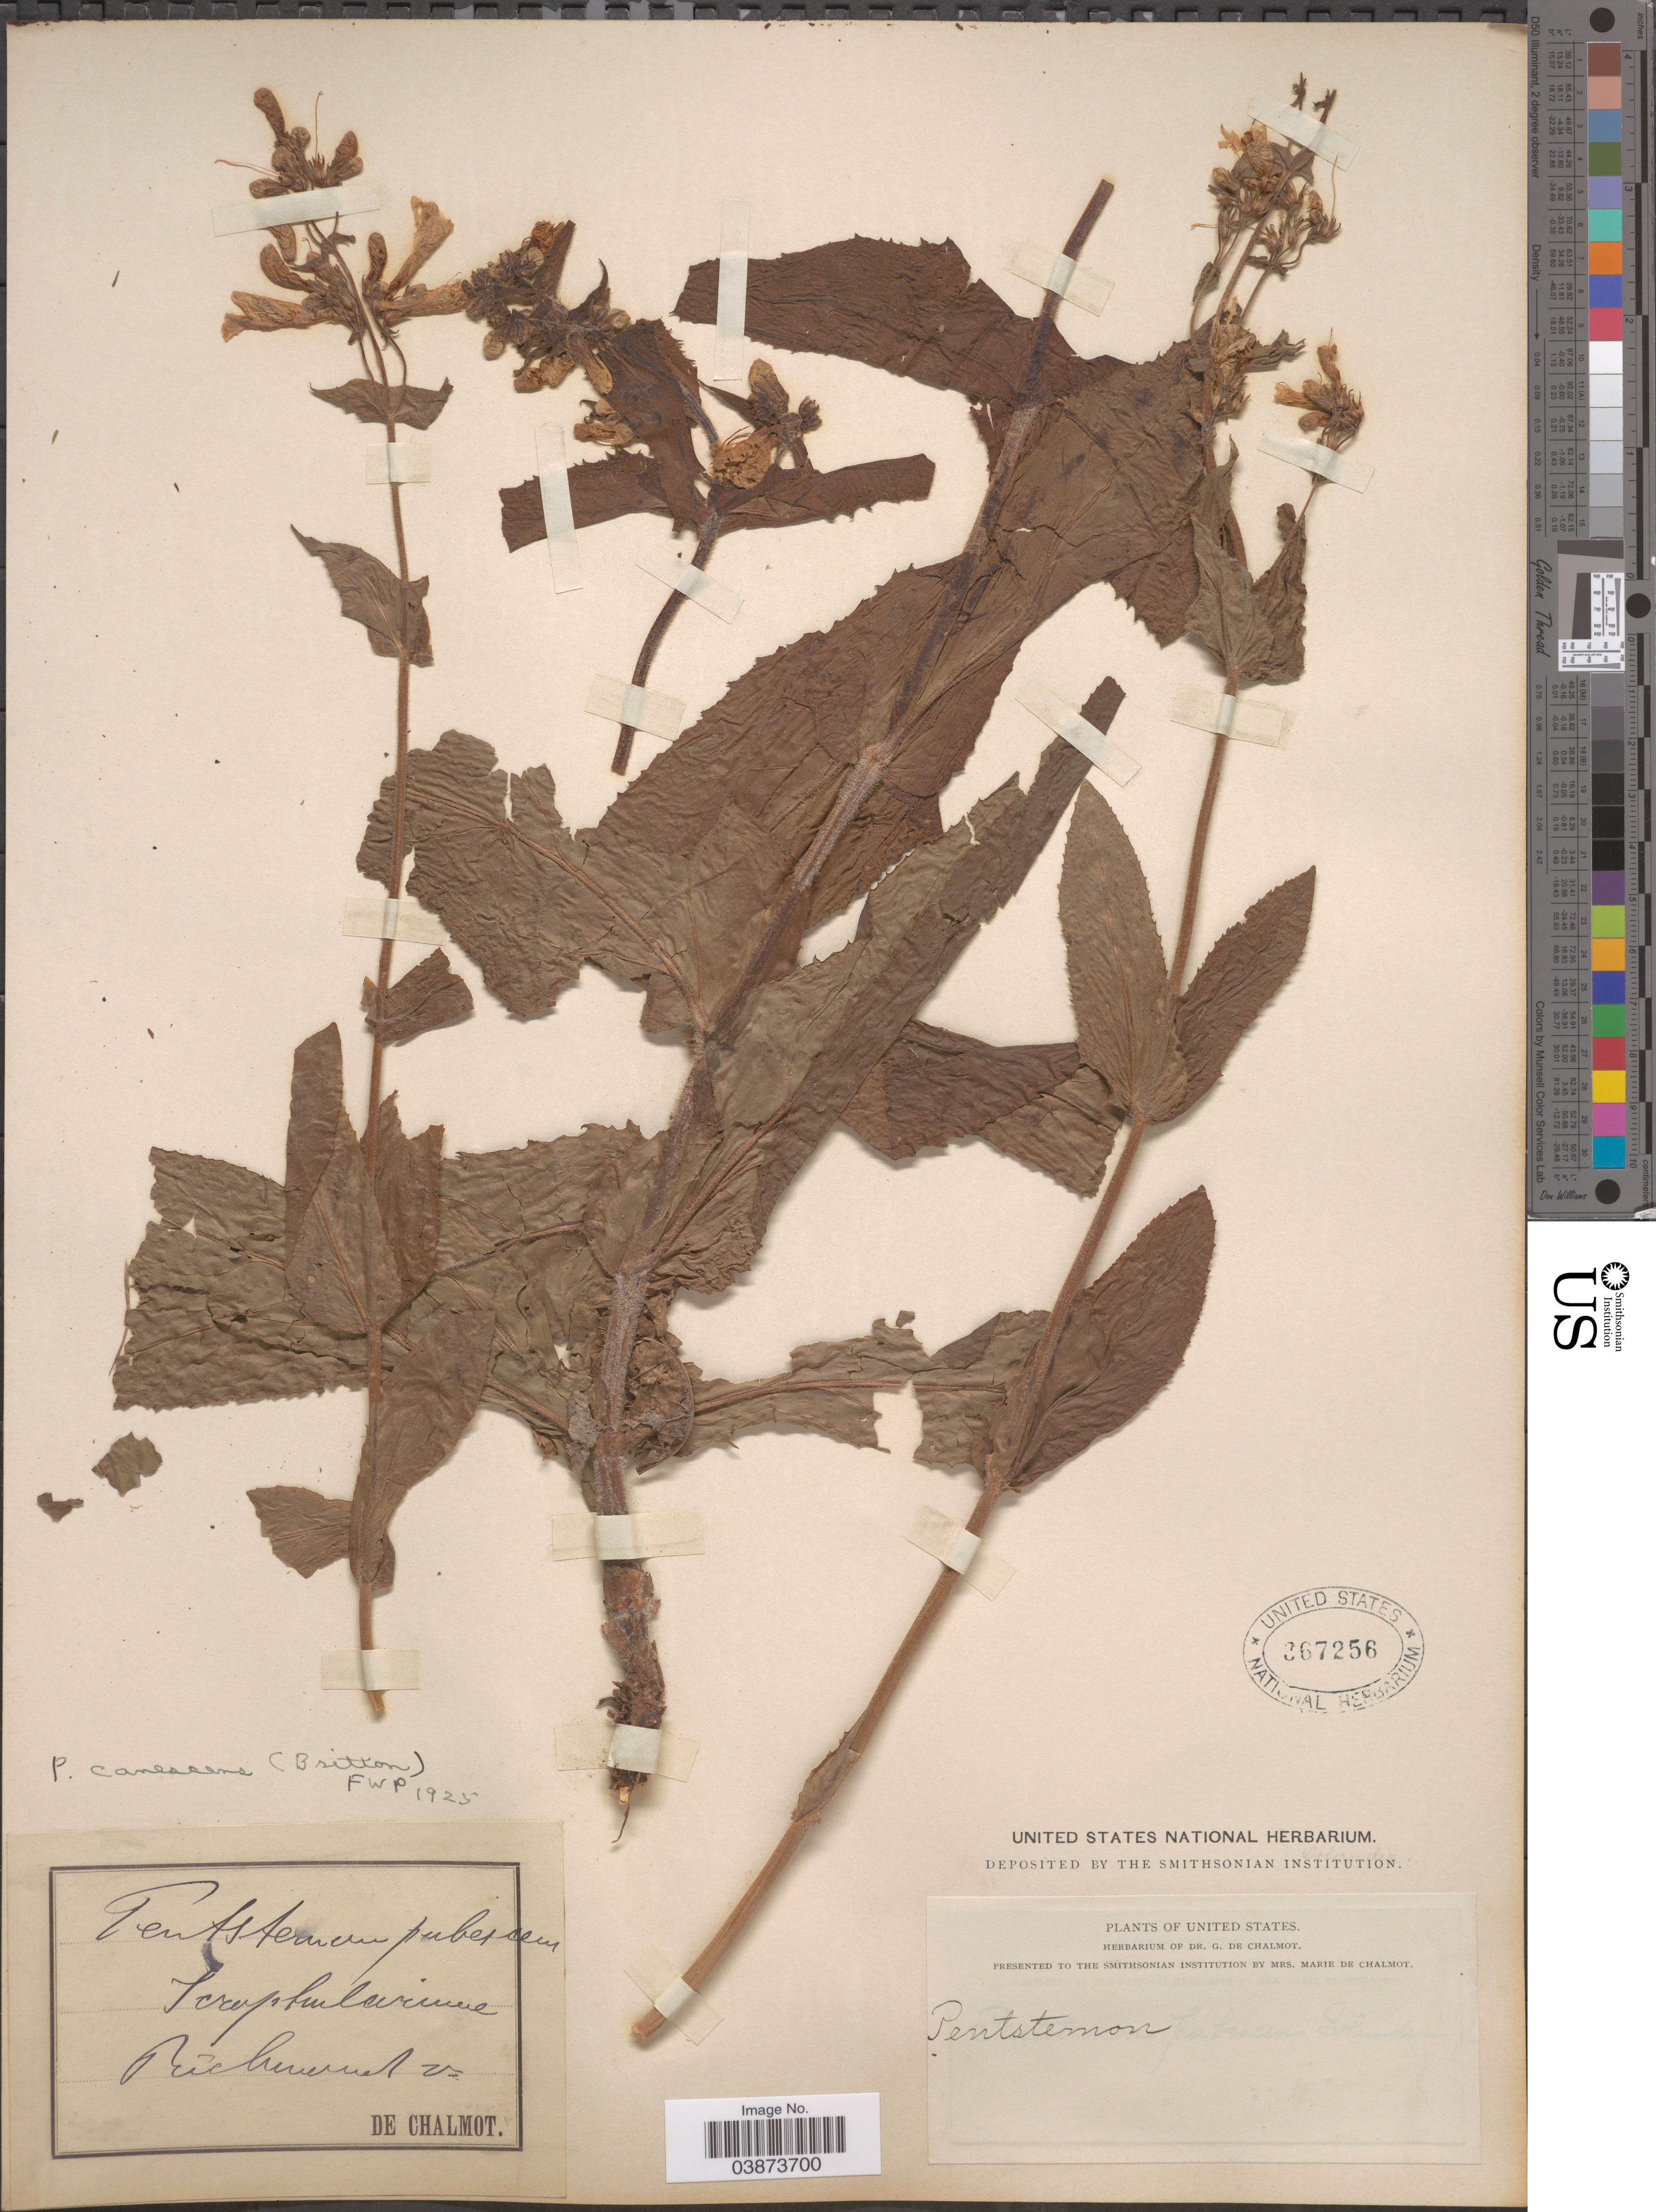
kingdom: Plantae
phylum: Tracheophyta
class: Magnoliopsida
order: Lamiales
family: Plantaginaceae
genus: Penstemon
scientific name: Penstemon canescens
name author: L.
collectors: G. de Chalmot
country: United States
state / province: Virginia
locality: Richmond.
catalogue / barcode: US 367256